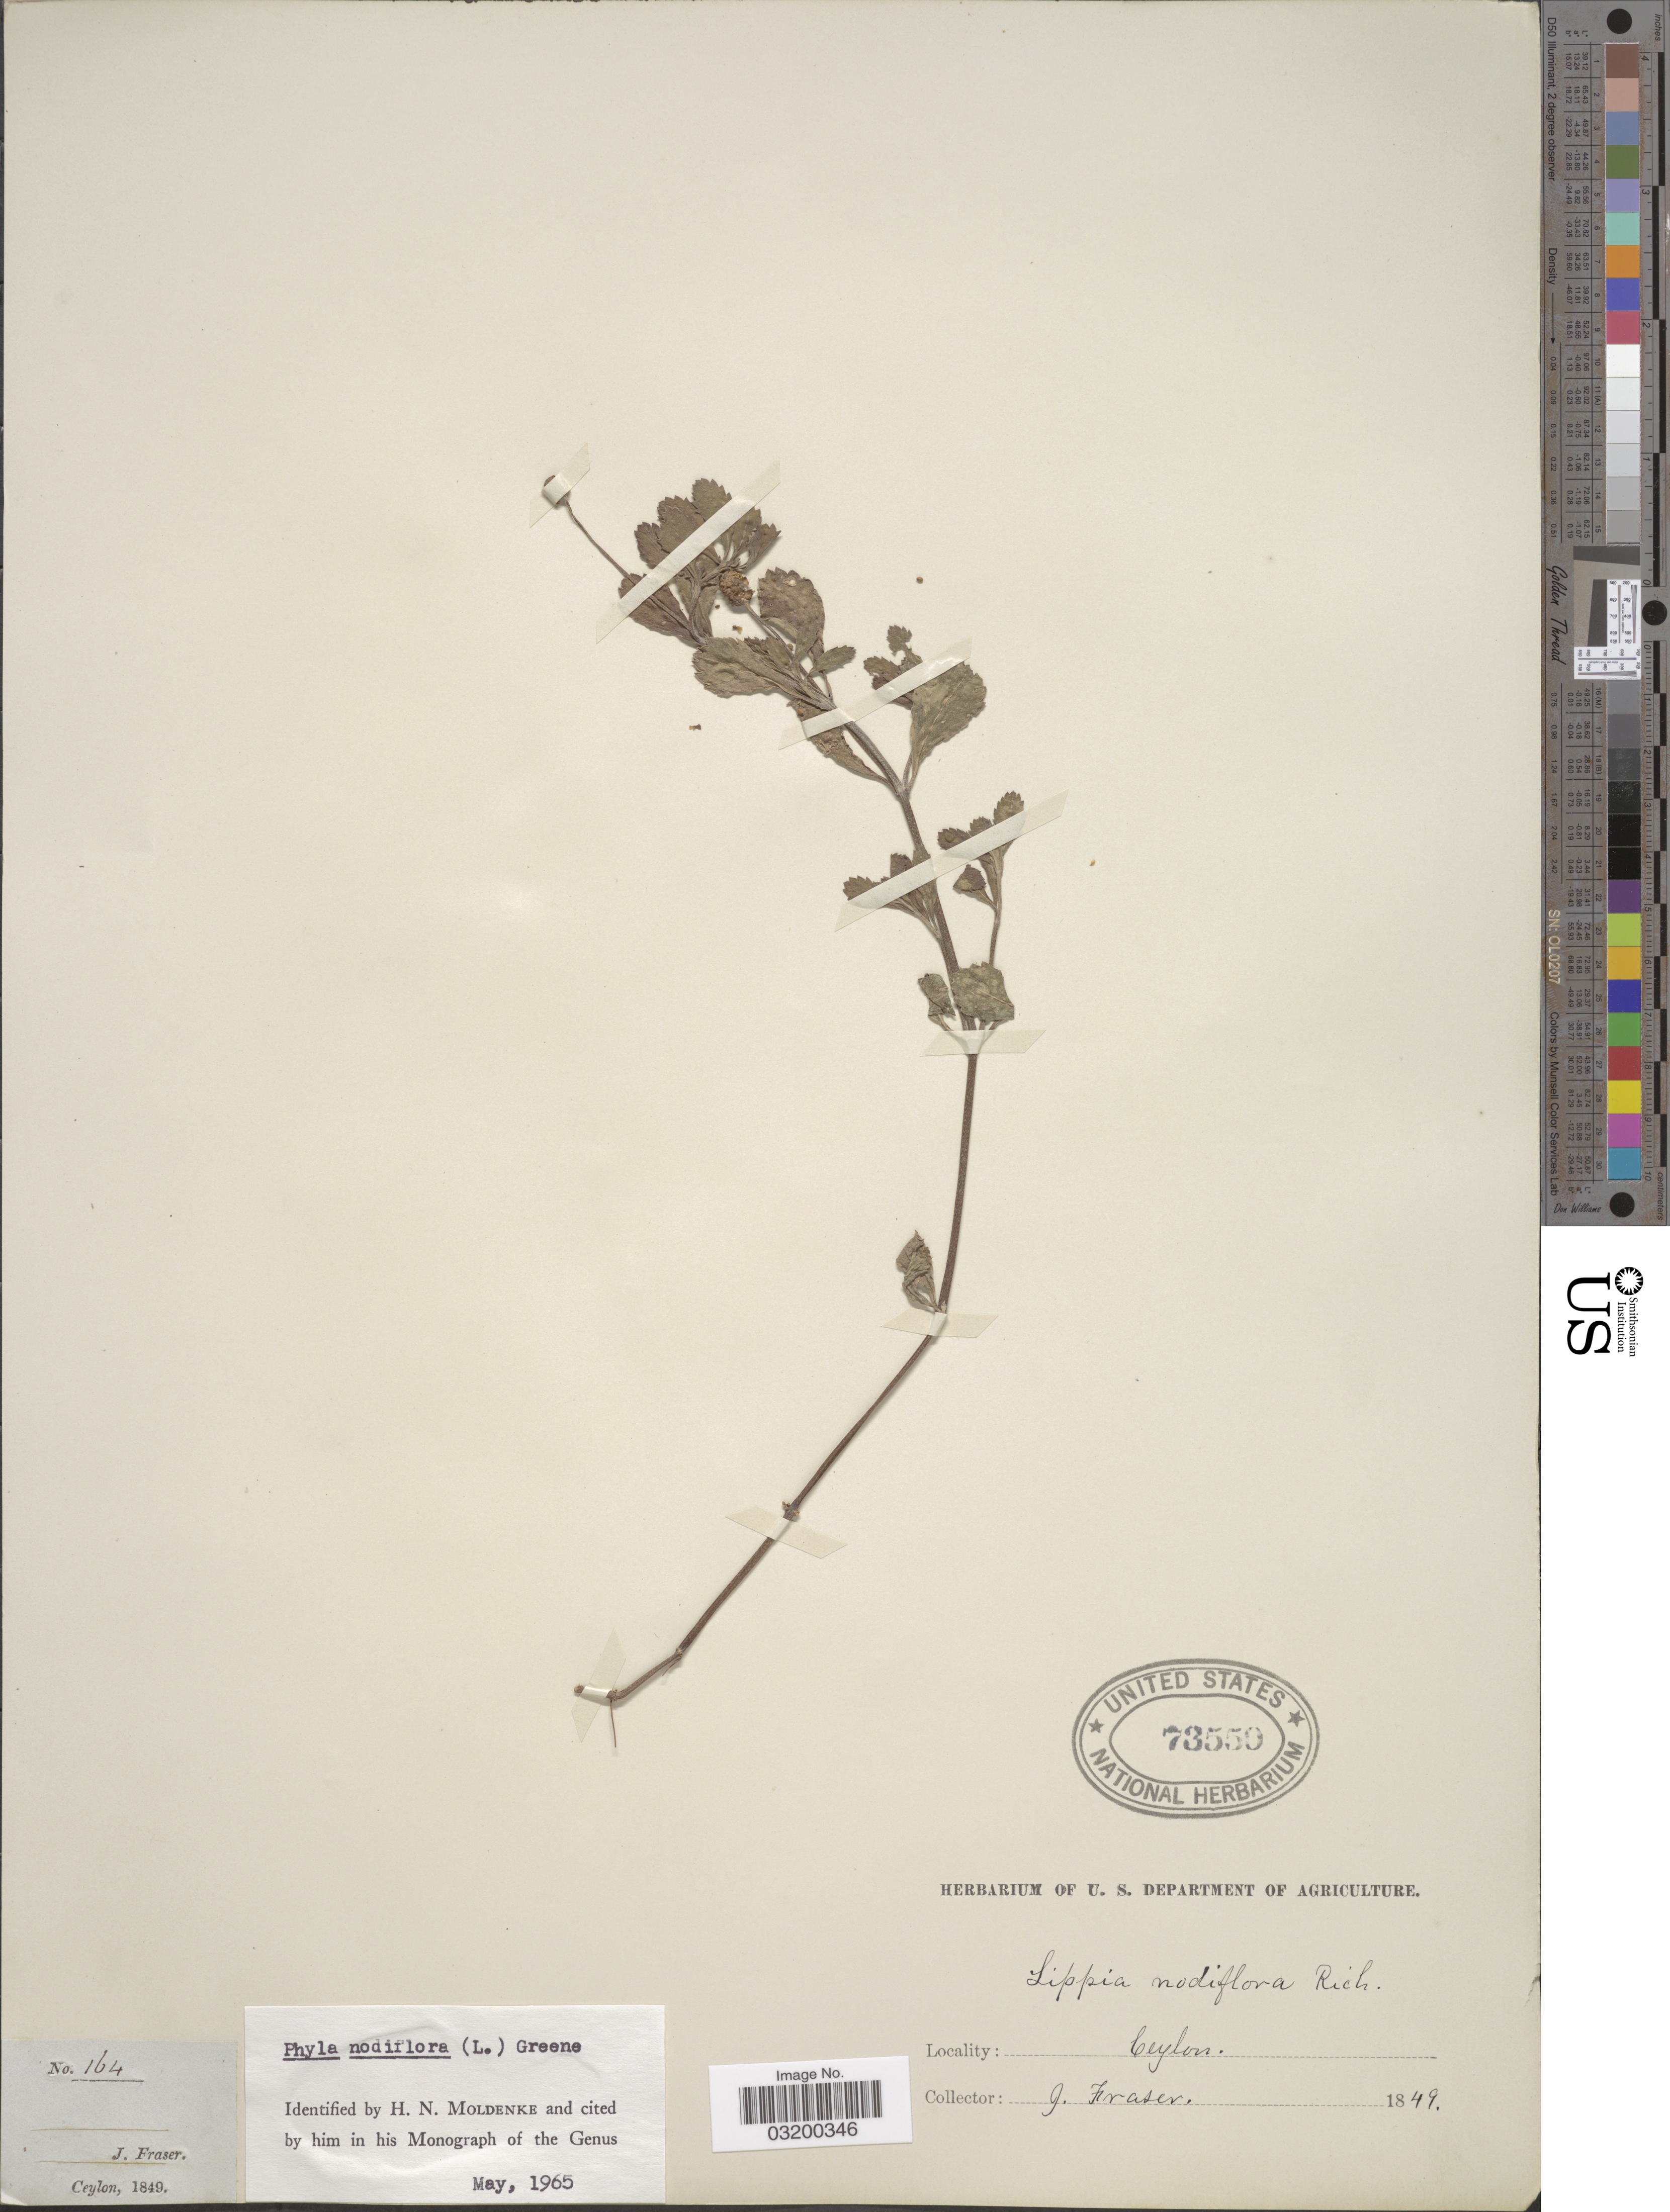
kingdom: Plantae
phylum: Tracheophyta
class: Magnoliopsida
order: Lamiales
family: Verbenaceae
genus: Phyla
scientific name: Phyla nodiflora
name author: (L.) Greene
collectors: J. Fraser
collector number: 164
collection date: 1849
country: Sri Lanka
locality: Ceylon.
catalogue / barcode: US 73550